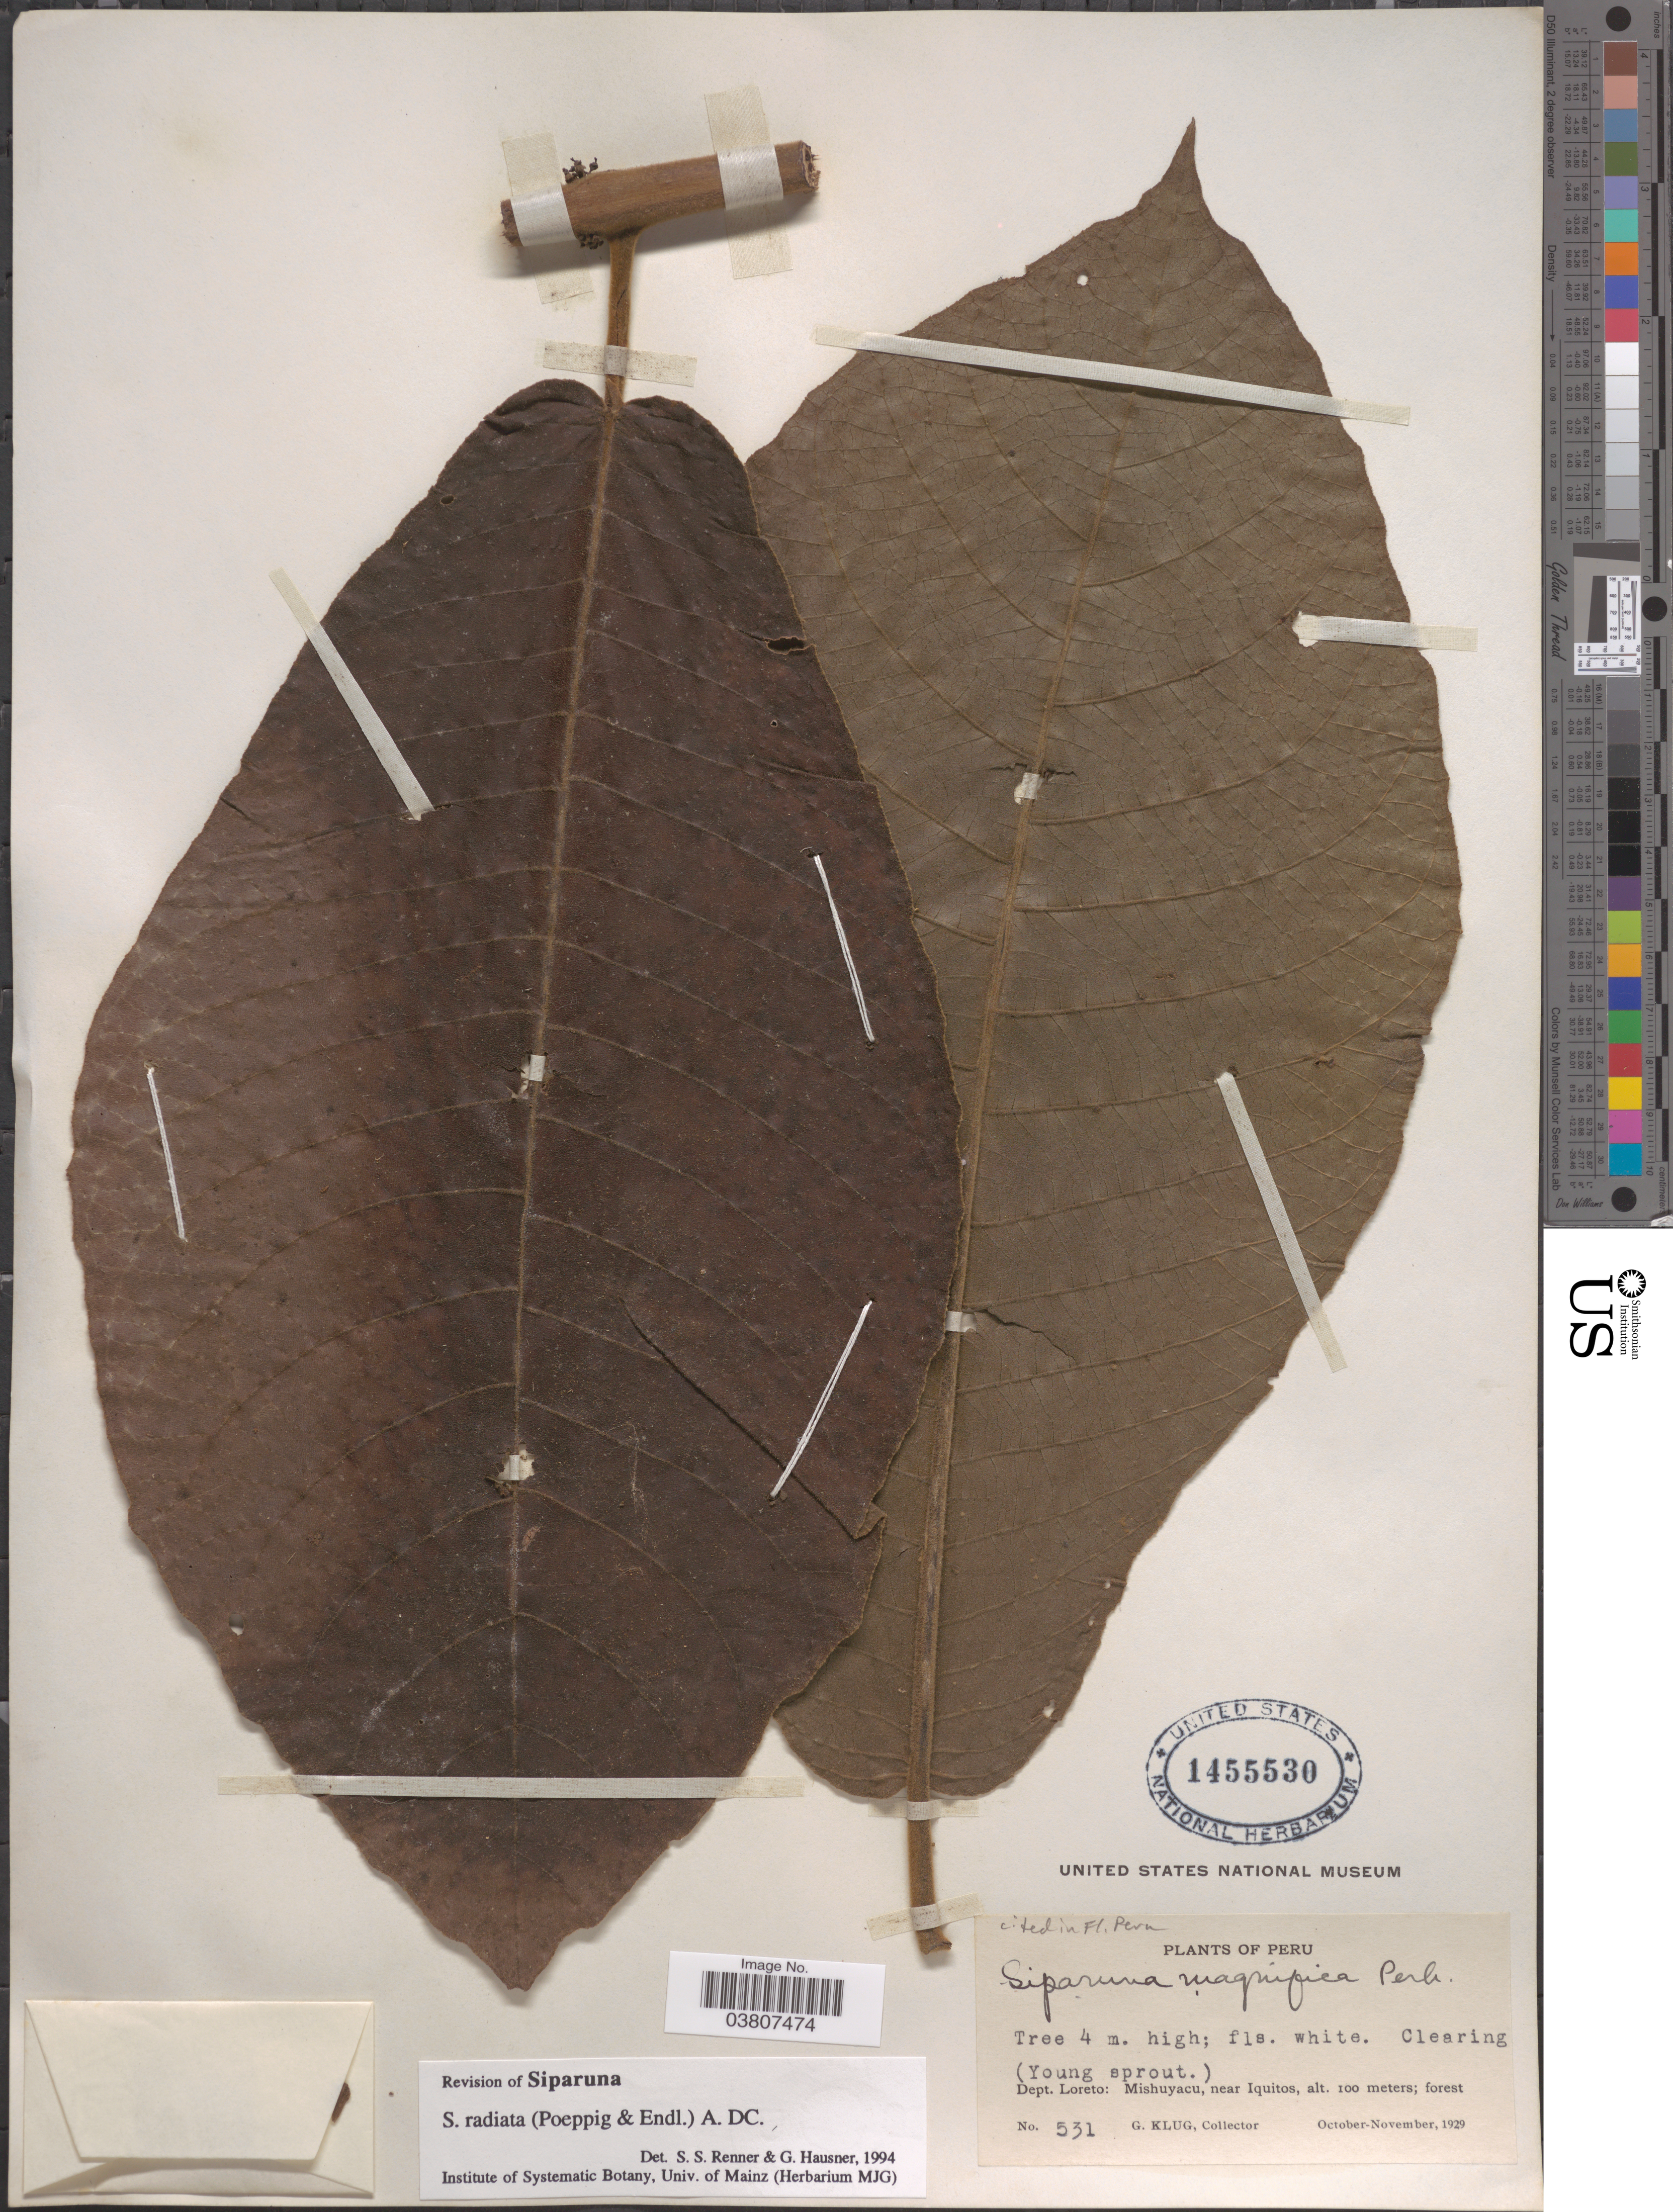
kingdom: Plantae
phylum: Tracheophyta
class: Magnoliopsida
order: Laurales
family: Siparunaceae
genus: Siparuna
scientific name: Siparuna sessiliflora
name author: (Kunth) A. DC.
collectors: G. Klug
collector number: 531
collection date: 1929-10/1929-11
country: Peru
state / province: Loreto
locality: Dept. Loreto: Mishuyacu, near Iquitos.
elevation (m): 100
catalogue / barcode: US 1455530